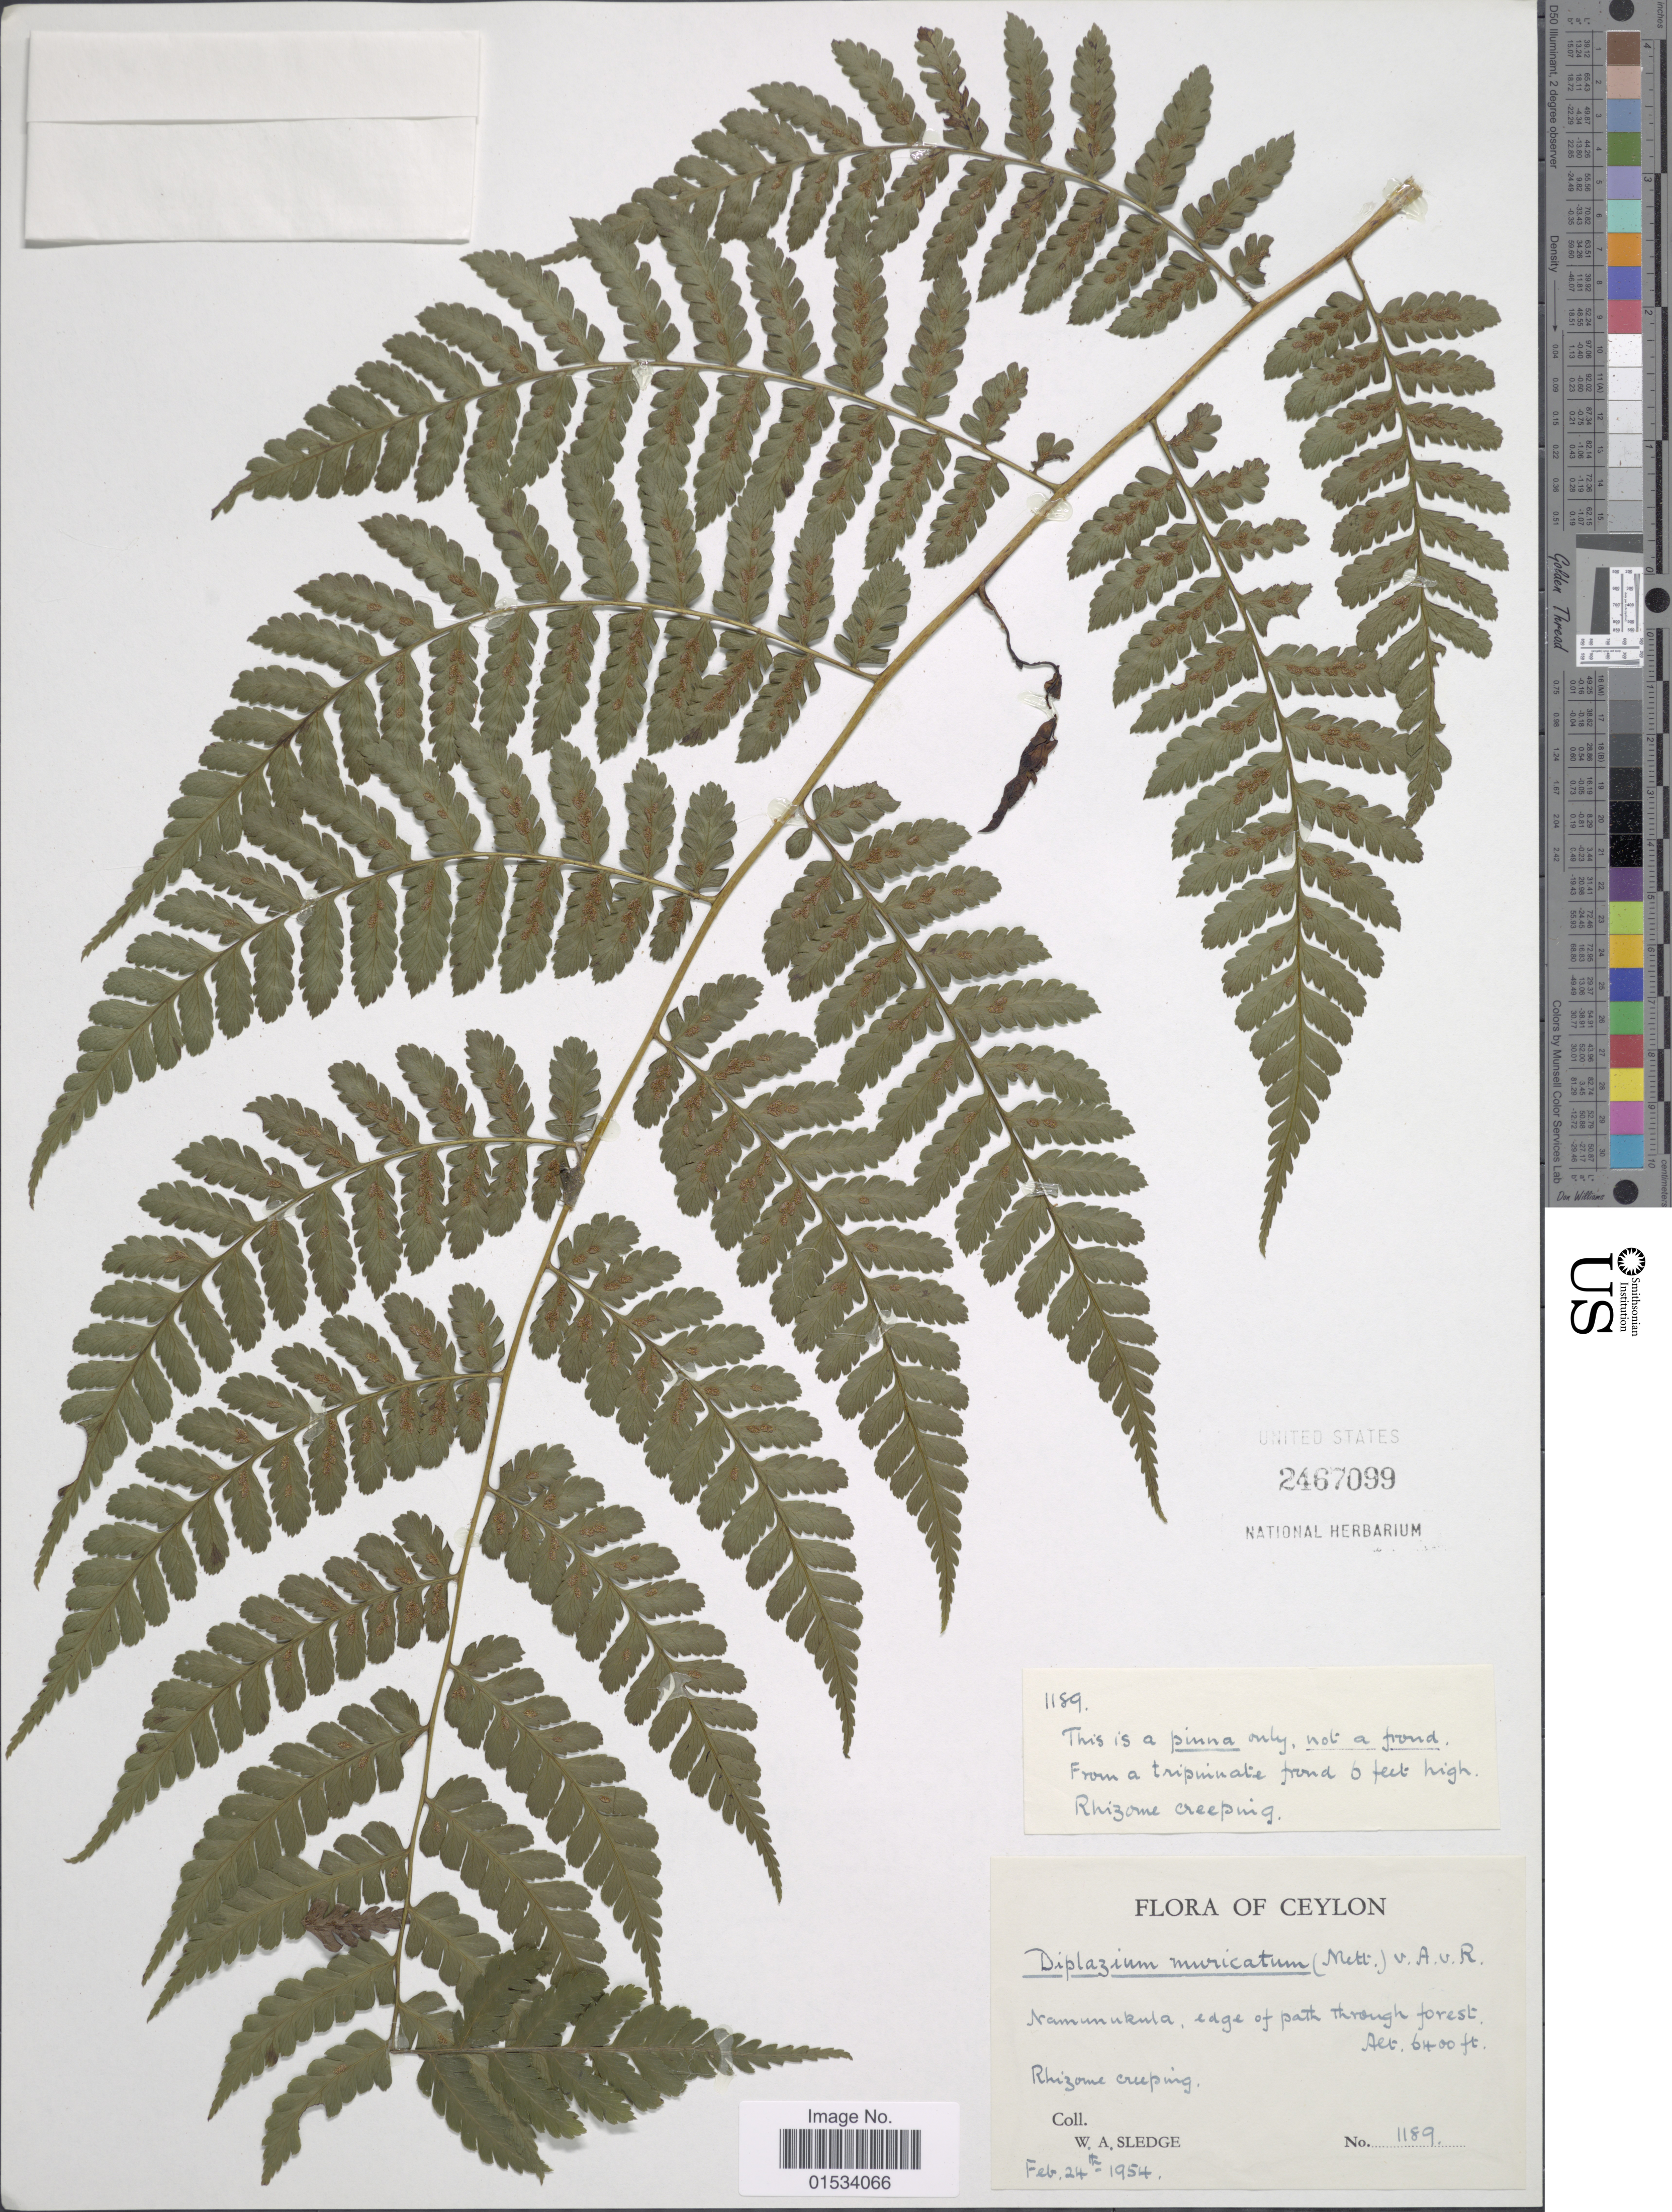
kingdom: Plantae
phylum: Tracheophyta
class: Polypodiopsida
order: Polypodiales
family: Athyriaceae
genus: Diplazium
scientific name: Diplazium muricatum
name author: (Mett.) Alderw.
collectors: W. A. Sledge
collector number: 1189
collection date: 1954-02-24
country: Sri Lanka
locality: Ceylon, Namunukula, edge of path through forest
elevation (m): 1951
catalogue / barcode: US 2467099